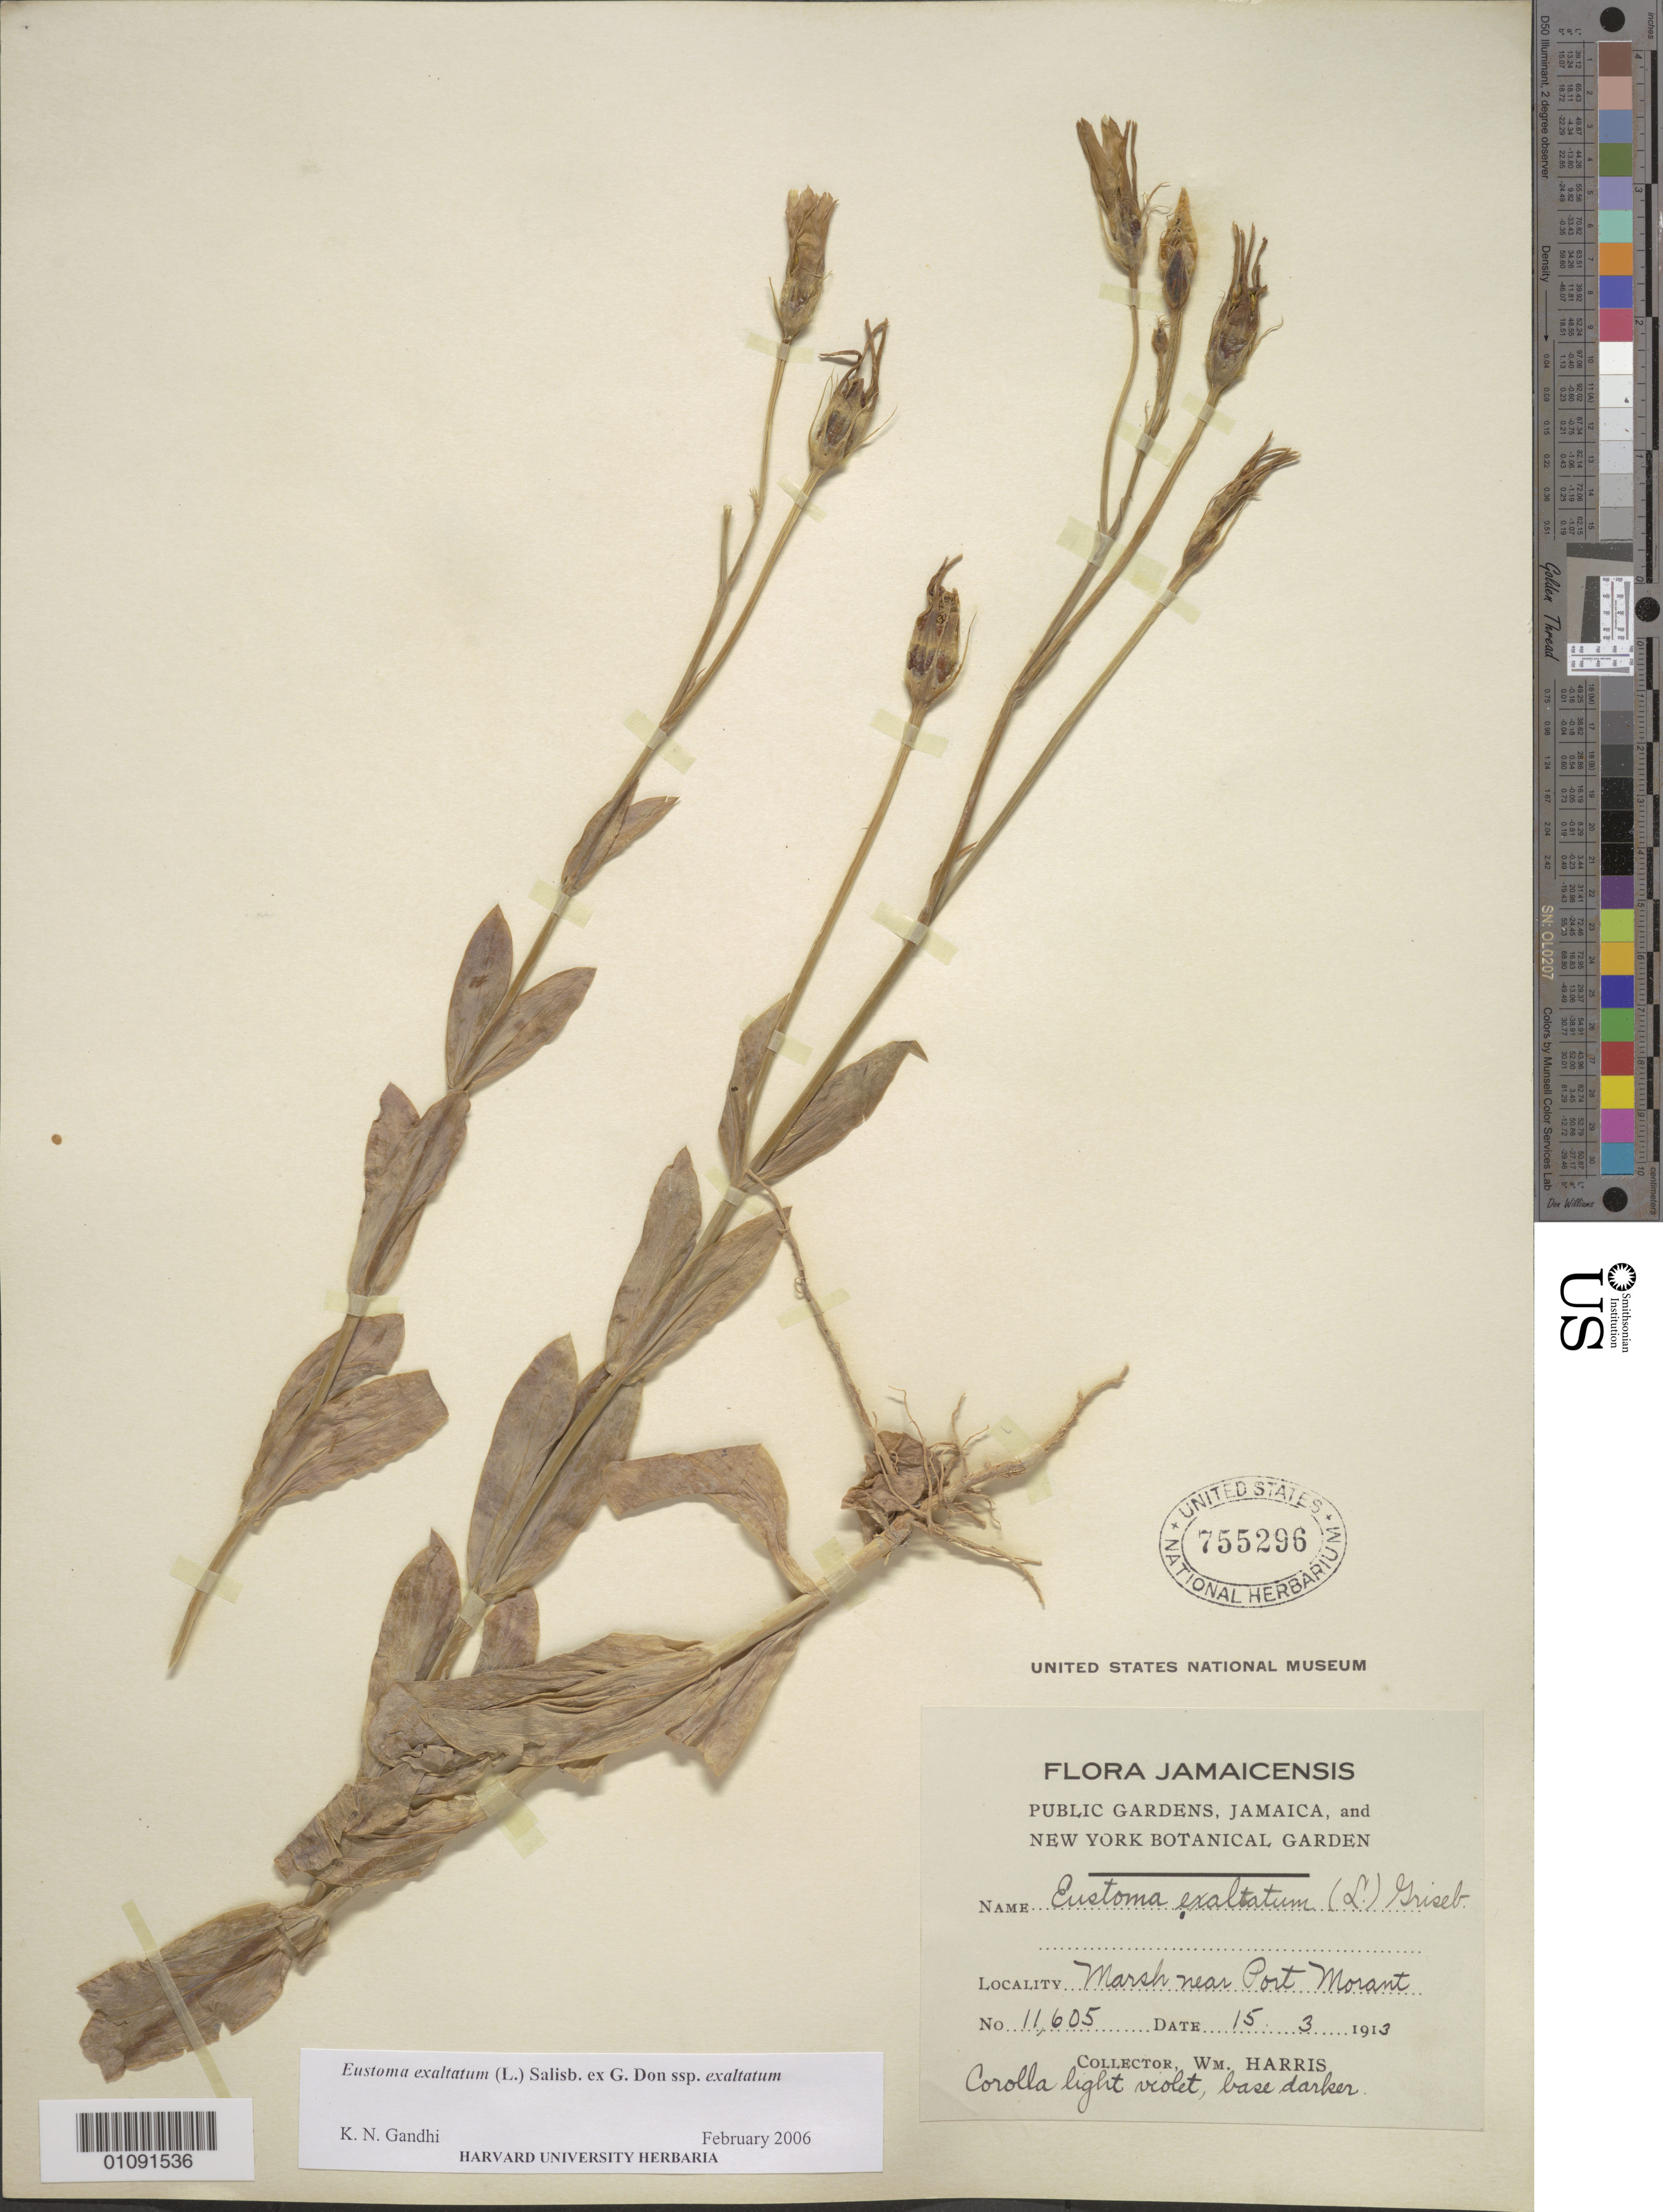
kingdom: Plantae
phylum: Tracheophyta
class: Magnoliopsida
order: Gentianales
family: Gentianaceae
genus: Eustoma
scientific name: Eustoma exaltatum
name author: (L.) Salisb. ex Don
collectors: W. Harris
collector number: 11605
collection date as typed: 15 Mar 1913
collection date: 1913-03-15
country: Jamaica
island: Jamaica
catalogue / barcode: US 755296